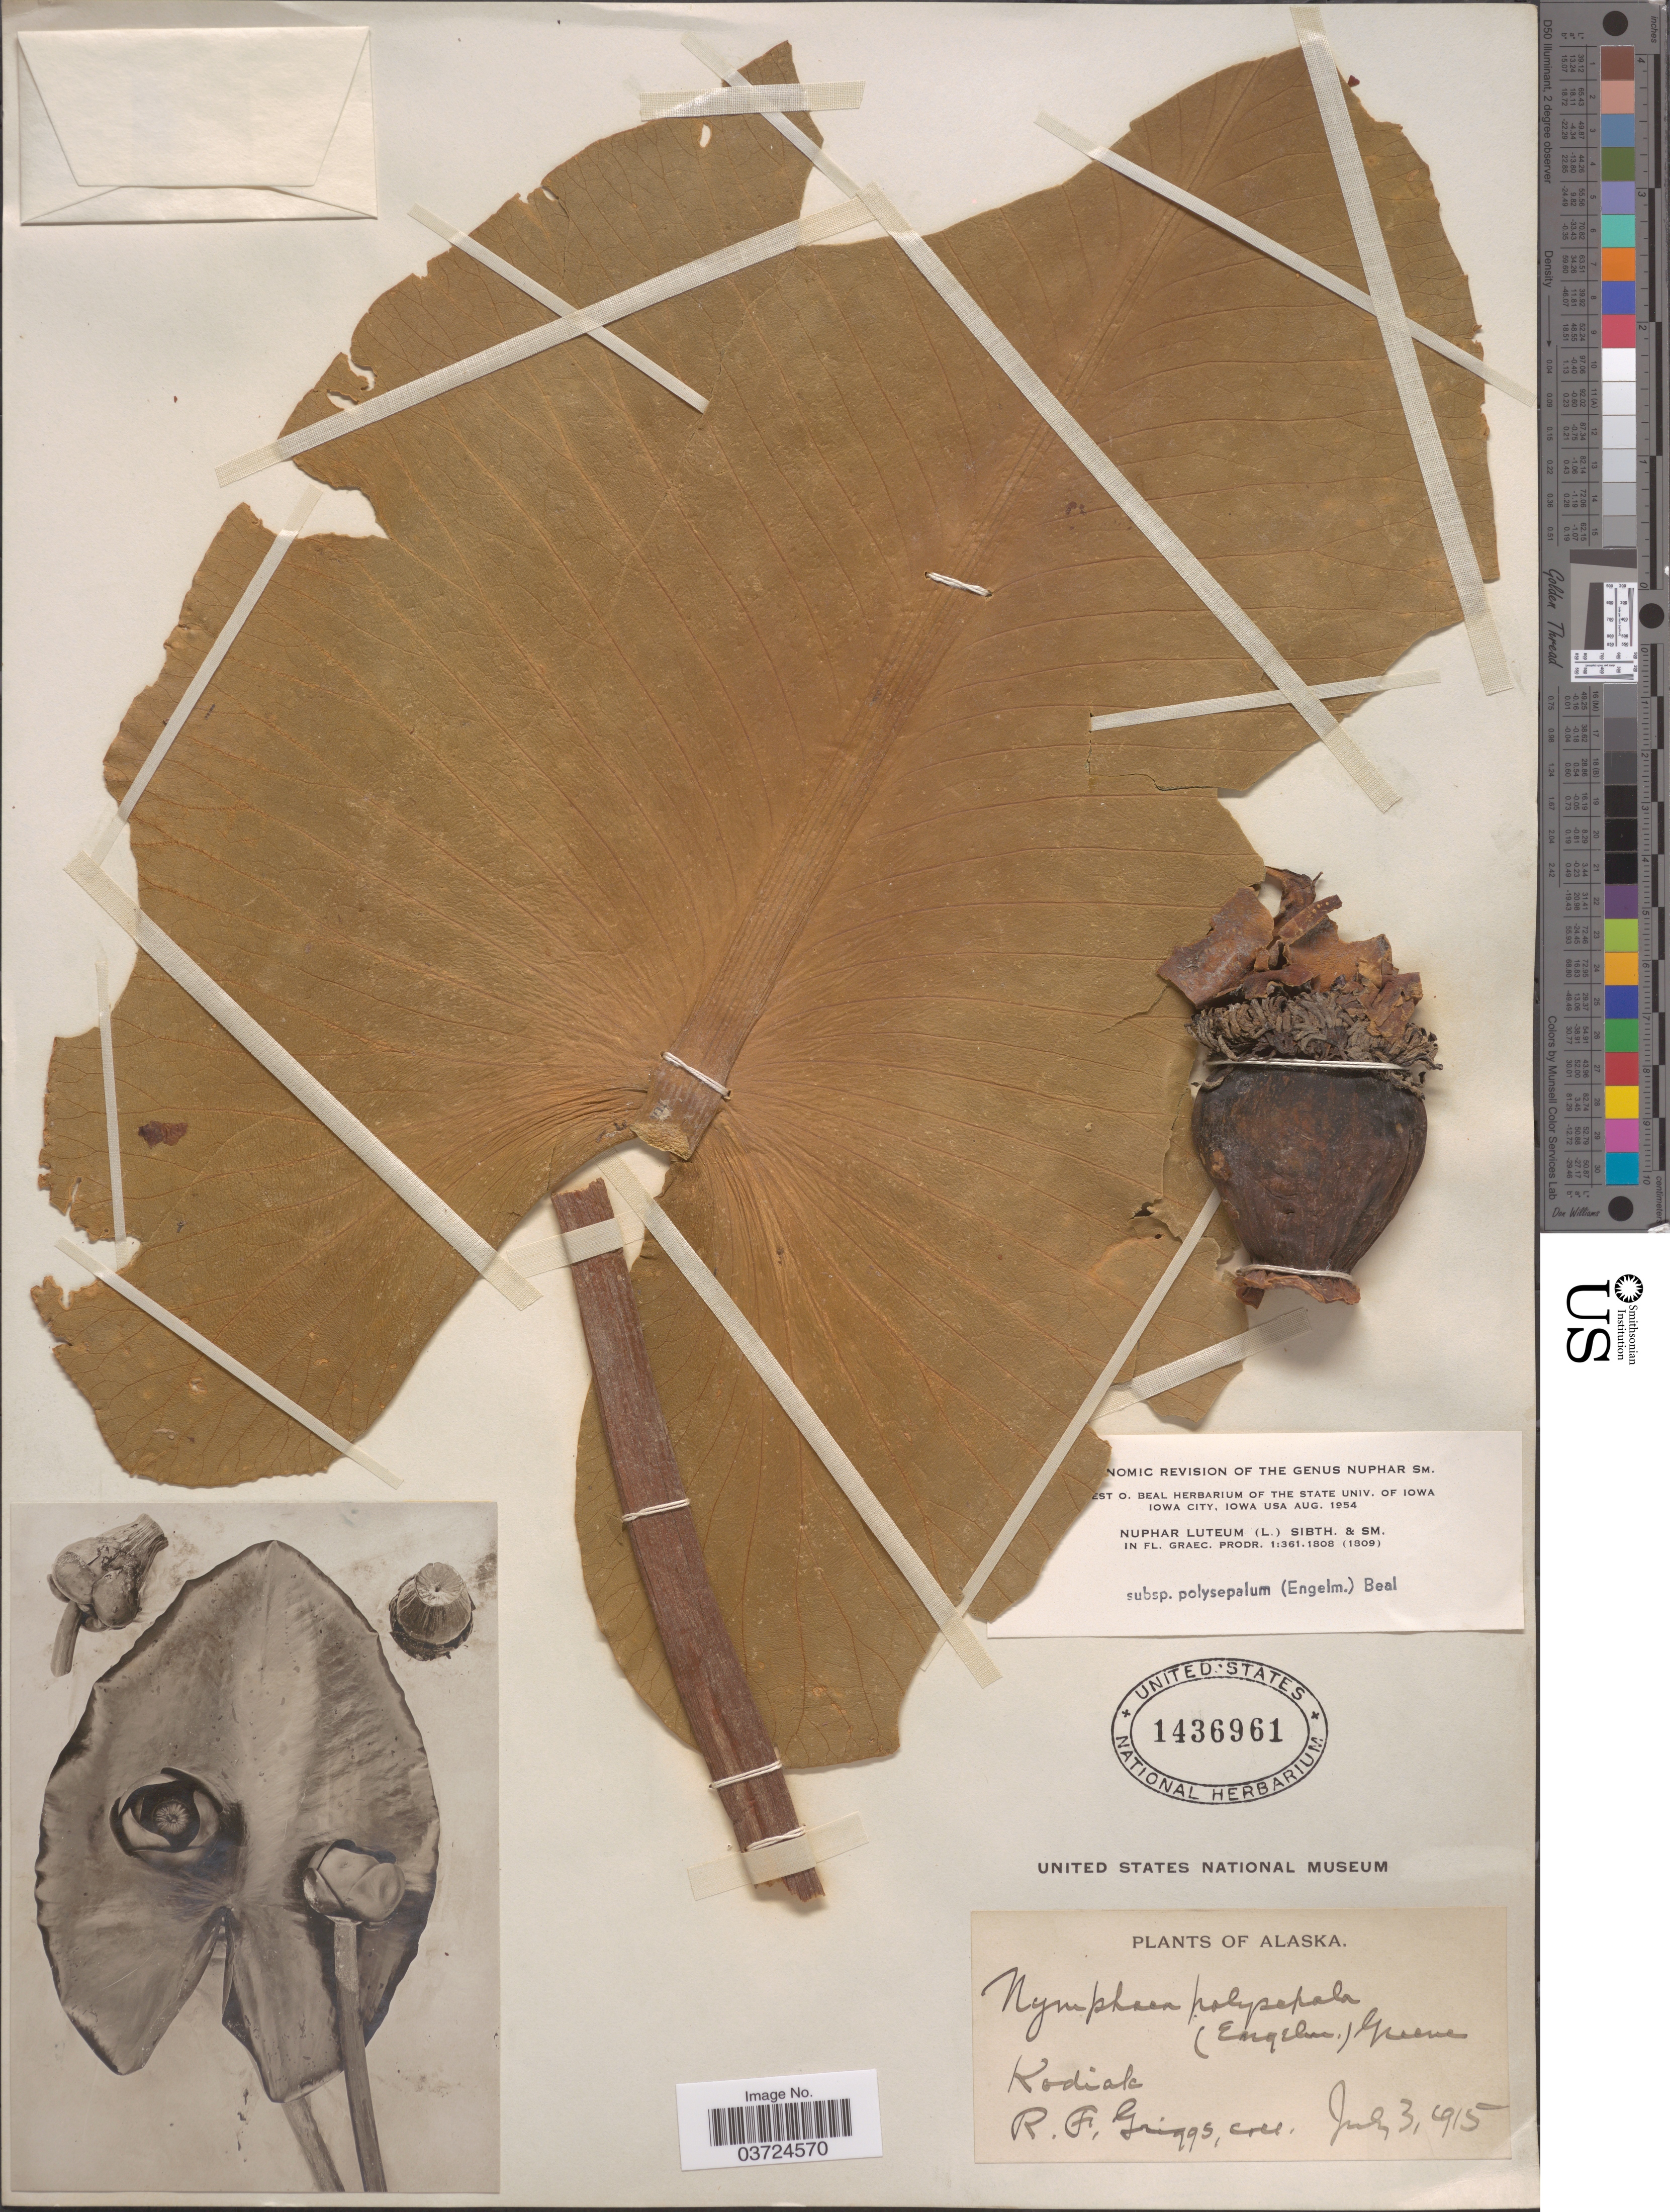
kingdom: Plantae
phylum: Tracheophyta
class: Magnoliopsida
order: Nymphaeales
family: Nymphaeaceae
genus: Nuphar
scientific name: Nuphar polysepala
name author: Englem.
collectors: R. F. Griggs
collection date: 1915-07-03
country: United States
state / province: Alaska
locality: Kodiak.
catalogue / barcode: US 1436961